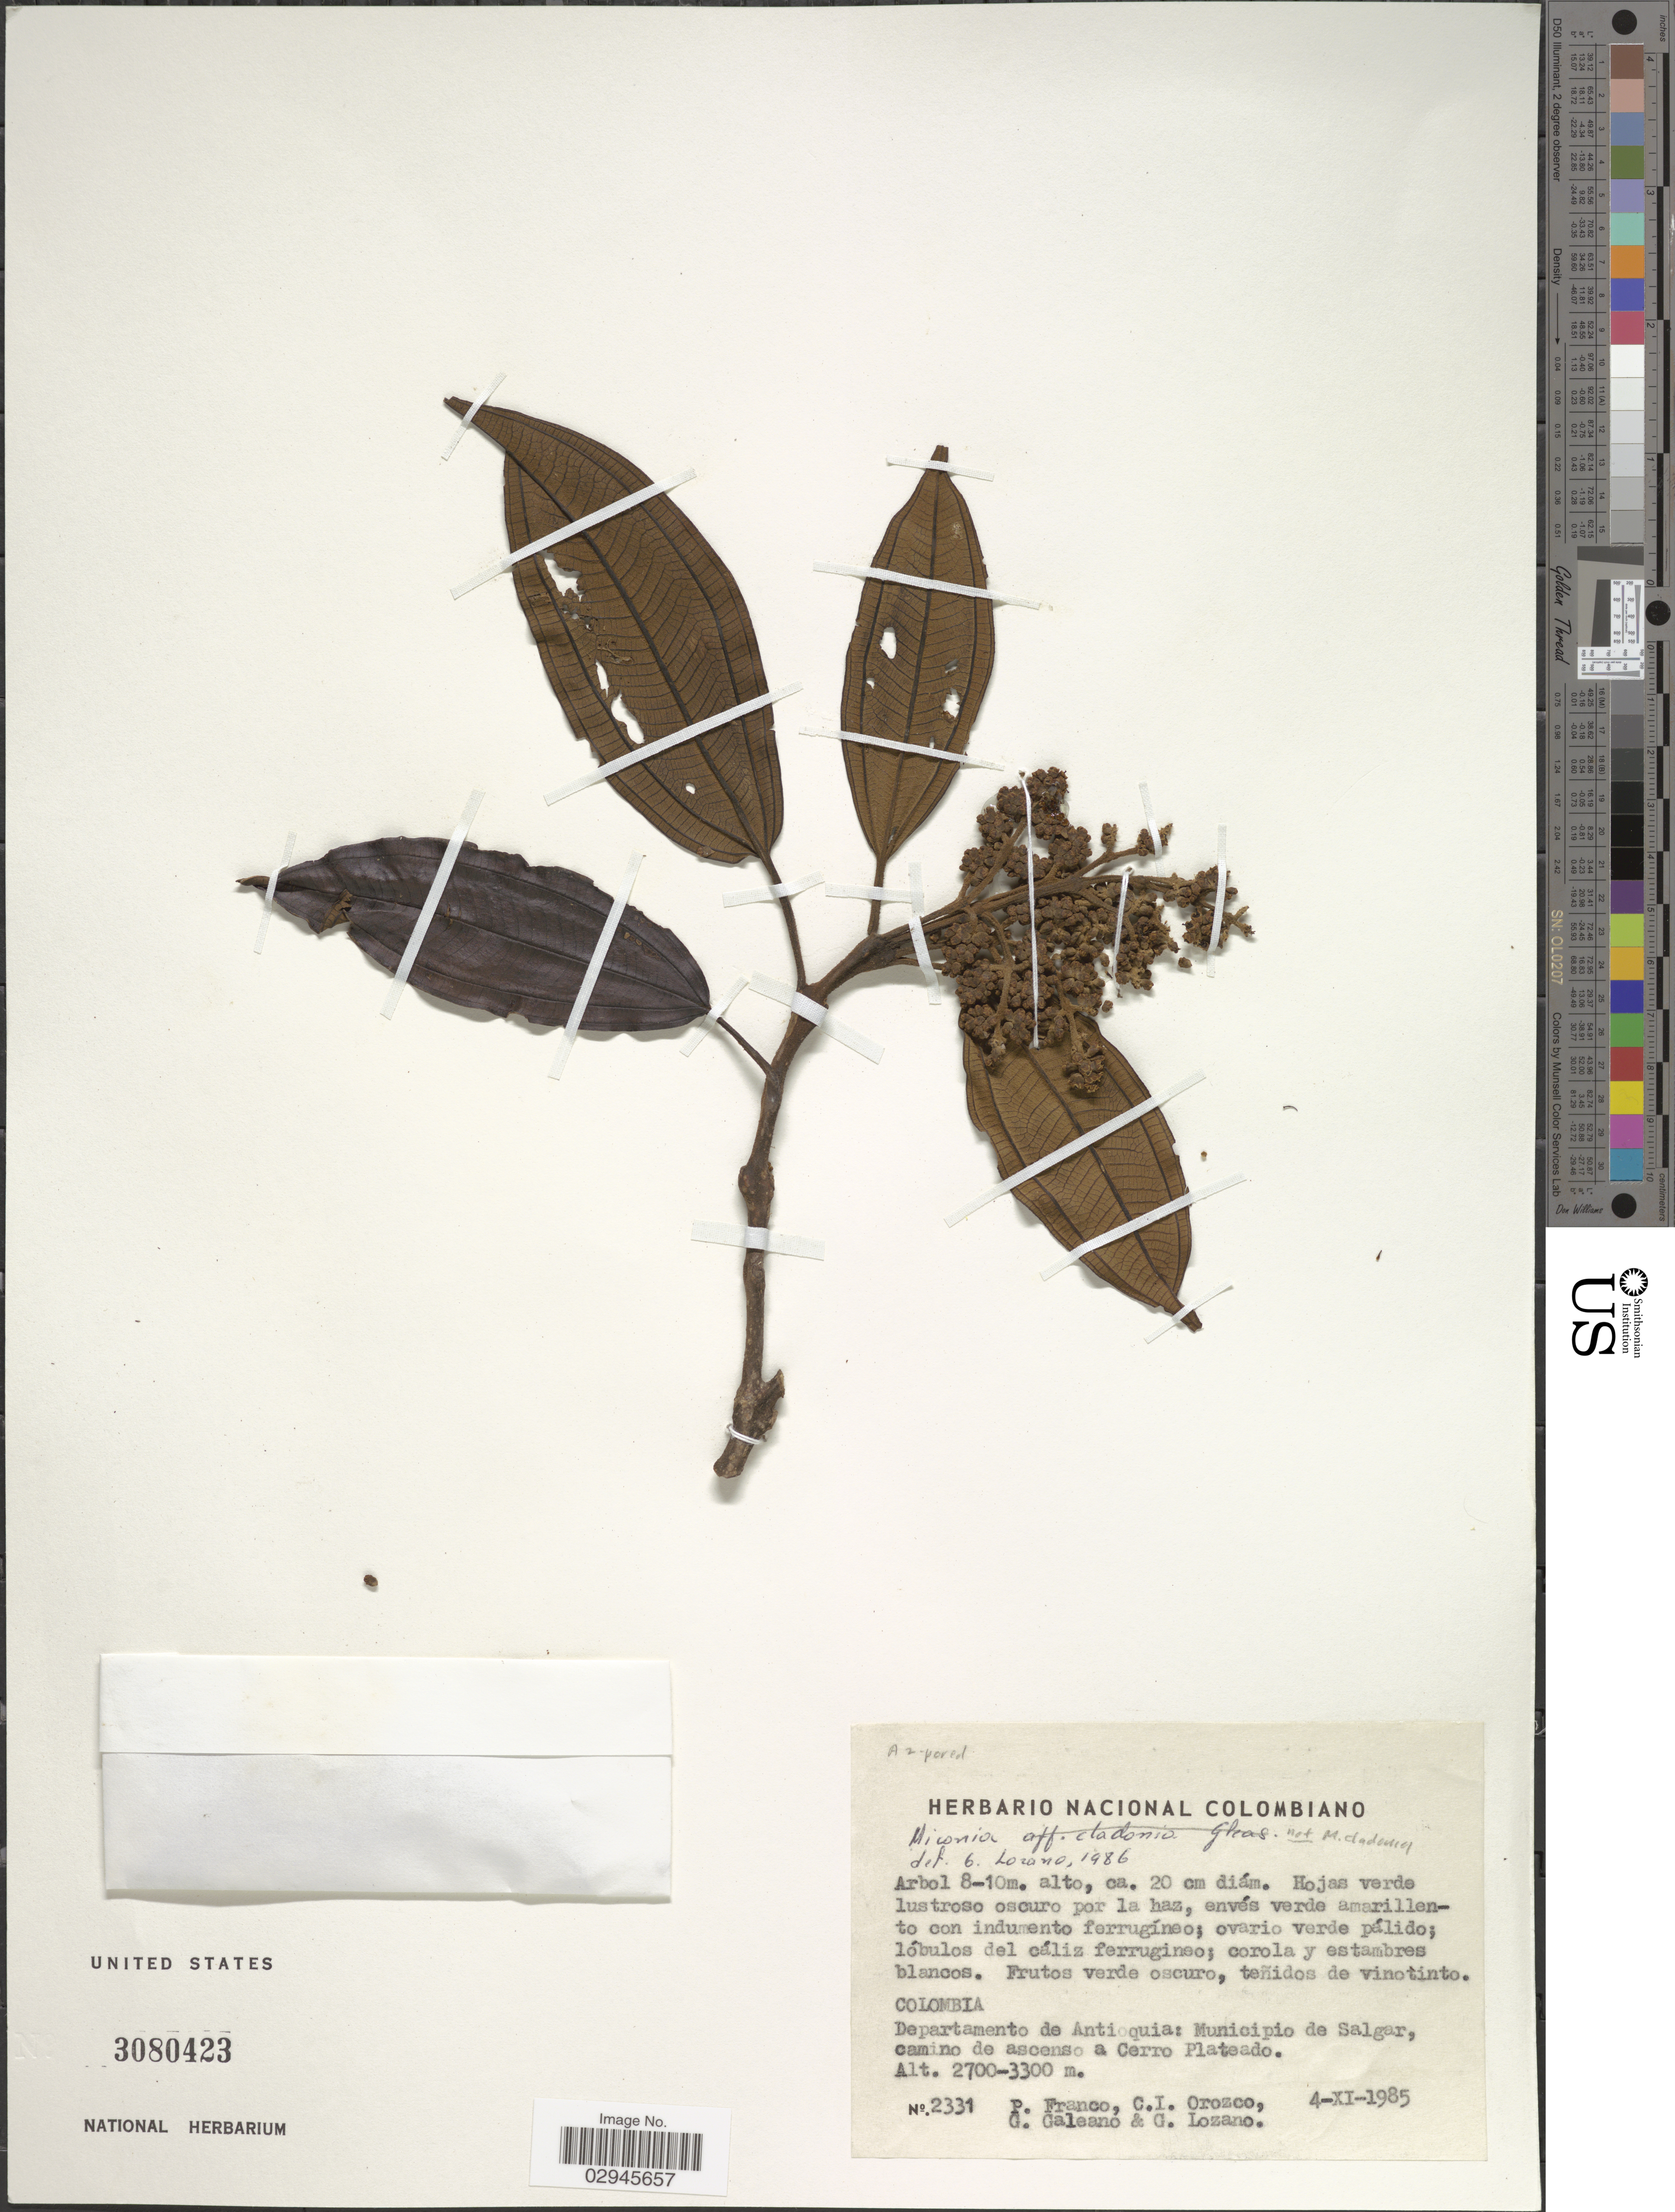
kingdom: Plantae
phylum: Tracheophyta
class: Magnoliopsida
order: Myrtales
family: Melastomataceae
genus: Miconia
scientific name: Miconia sp.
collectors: P. Franco, C. I. Orozco, G. A. Galeano & G. Lozano-Contreras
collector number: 2331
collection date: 1985-11-04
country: Colombia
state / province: Antioquia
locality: Departamento de Antioquia: Municipio de Salgar, camino de ascenso a Cerro Plateado.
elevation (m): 2700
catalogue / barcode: US 3080423